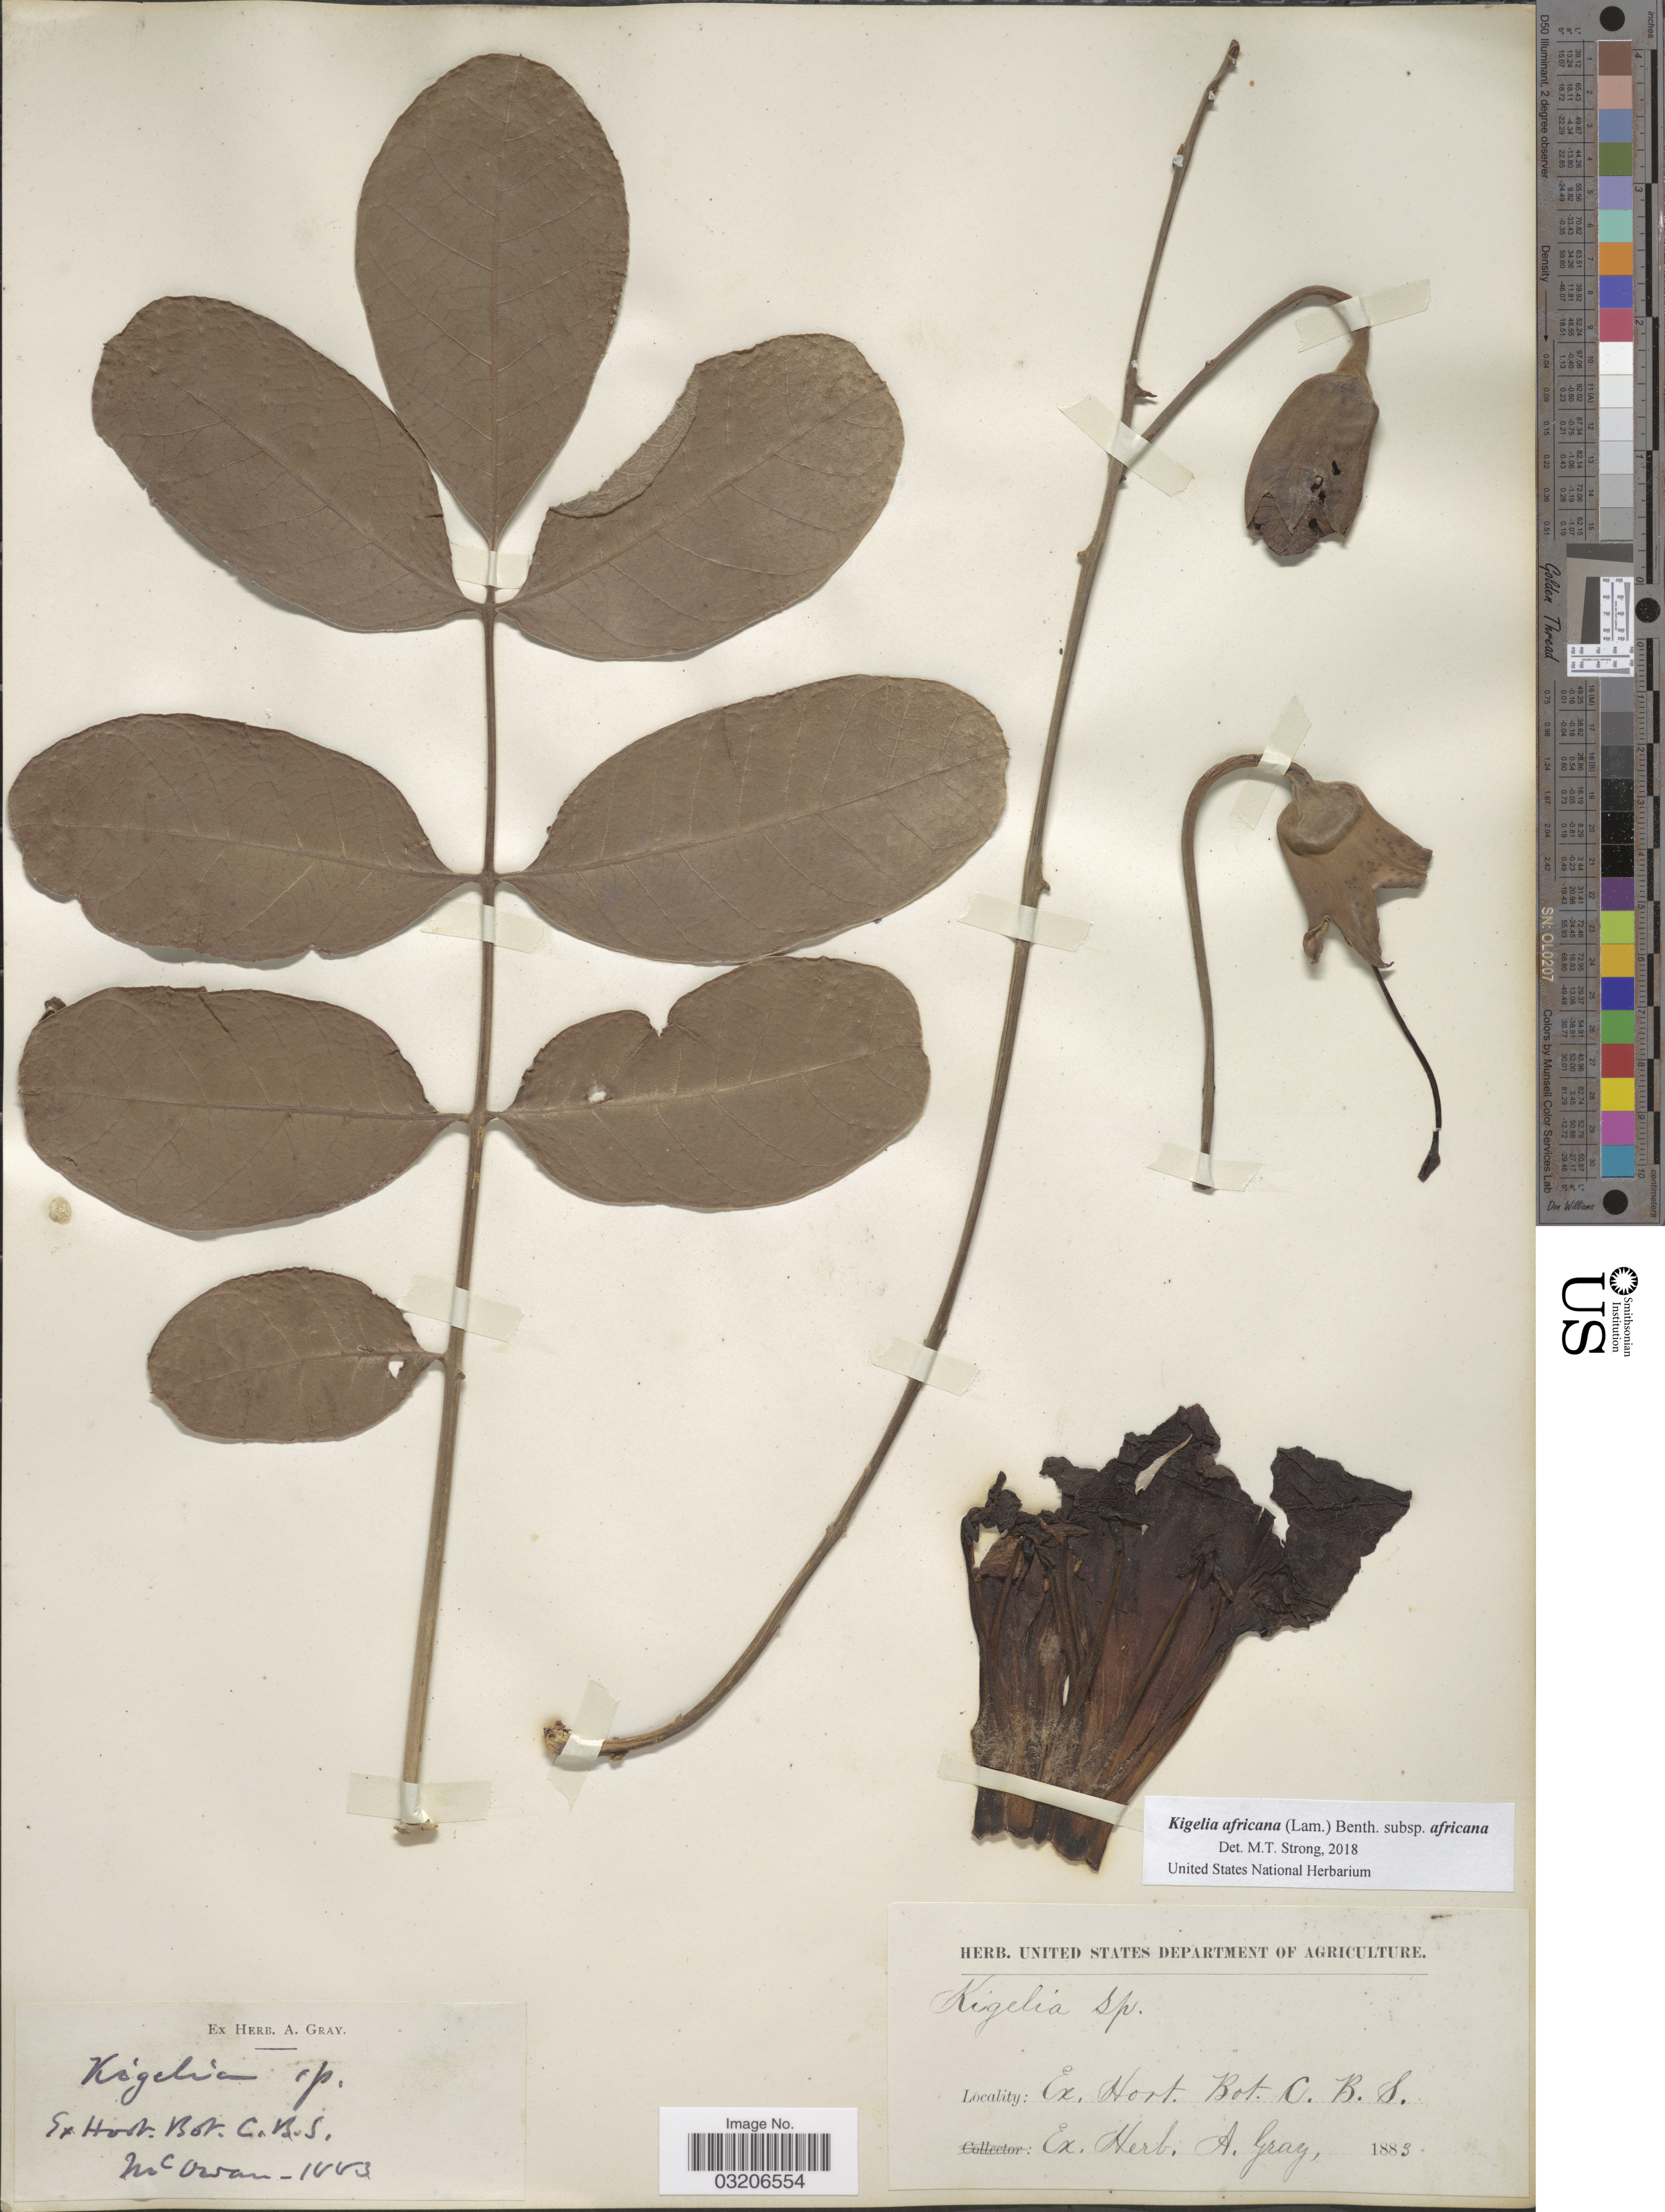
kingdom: Plantae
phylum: Tracheophyta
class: Magnoliopsida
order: Lamiales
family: Bignoniaceae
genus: Kigelia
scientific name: Kigelia africana subsp. africana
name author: (Lam.) Benth.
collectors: MacOwan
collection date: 1883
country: South Africa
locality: Ex. Hort Bot. C. B. S. [=Caput Bona Spei, Cape of Good Hope]